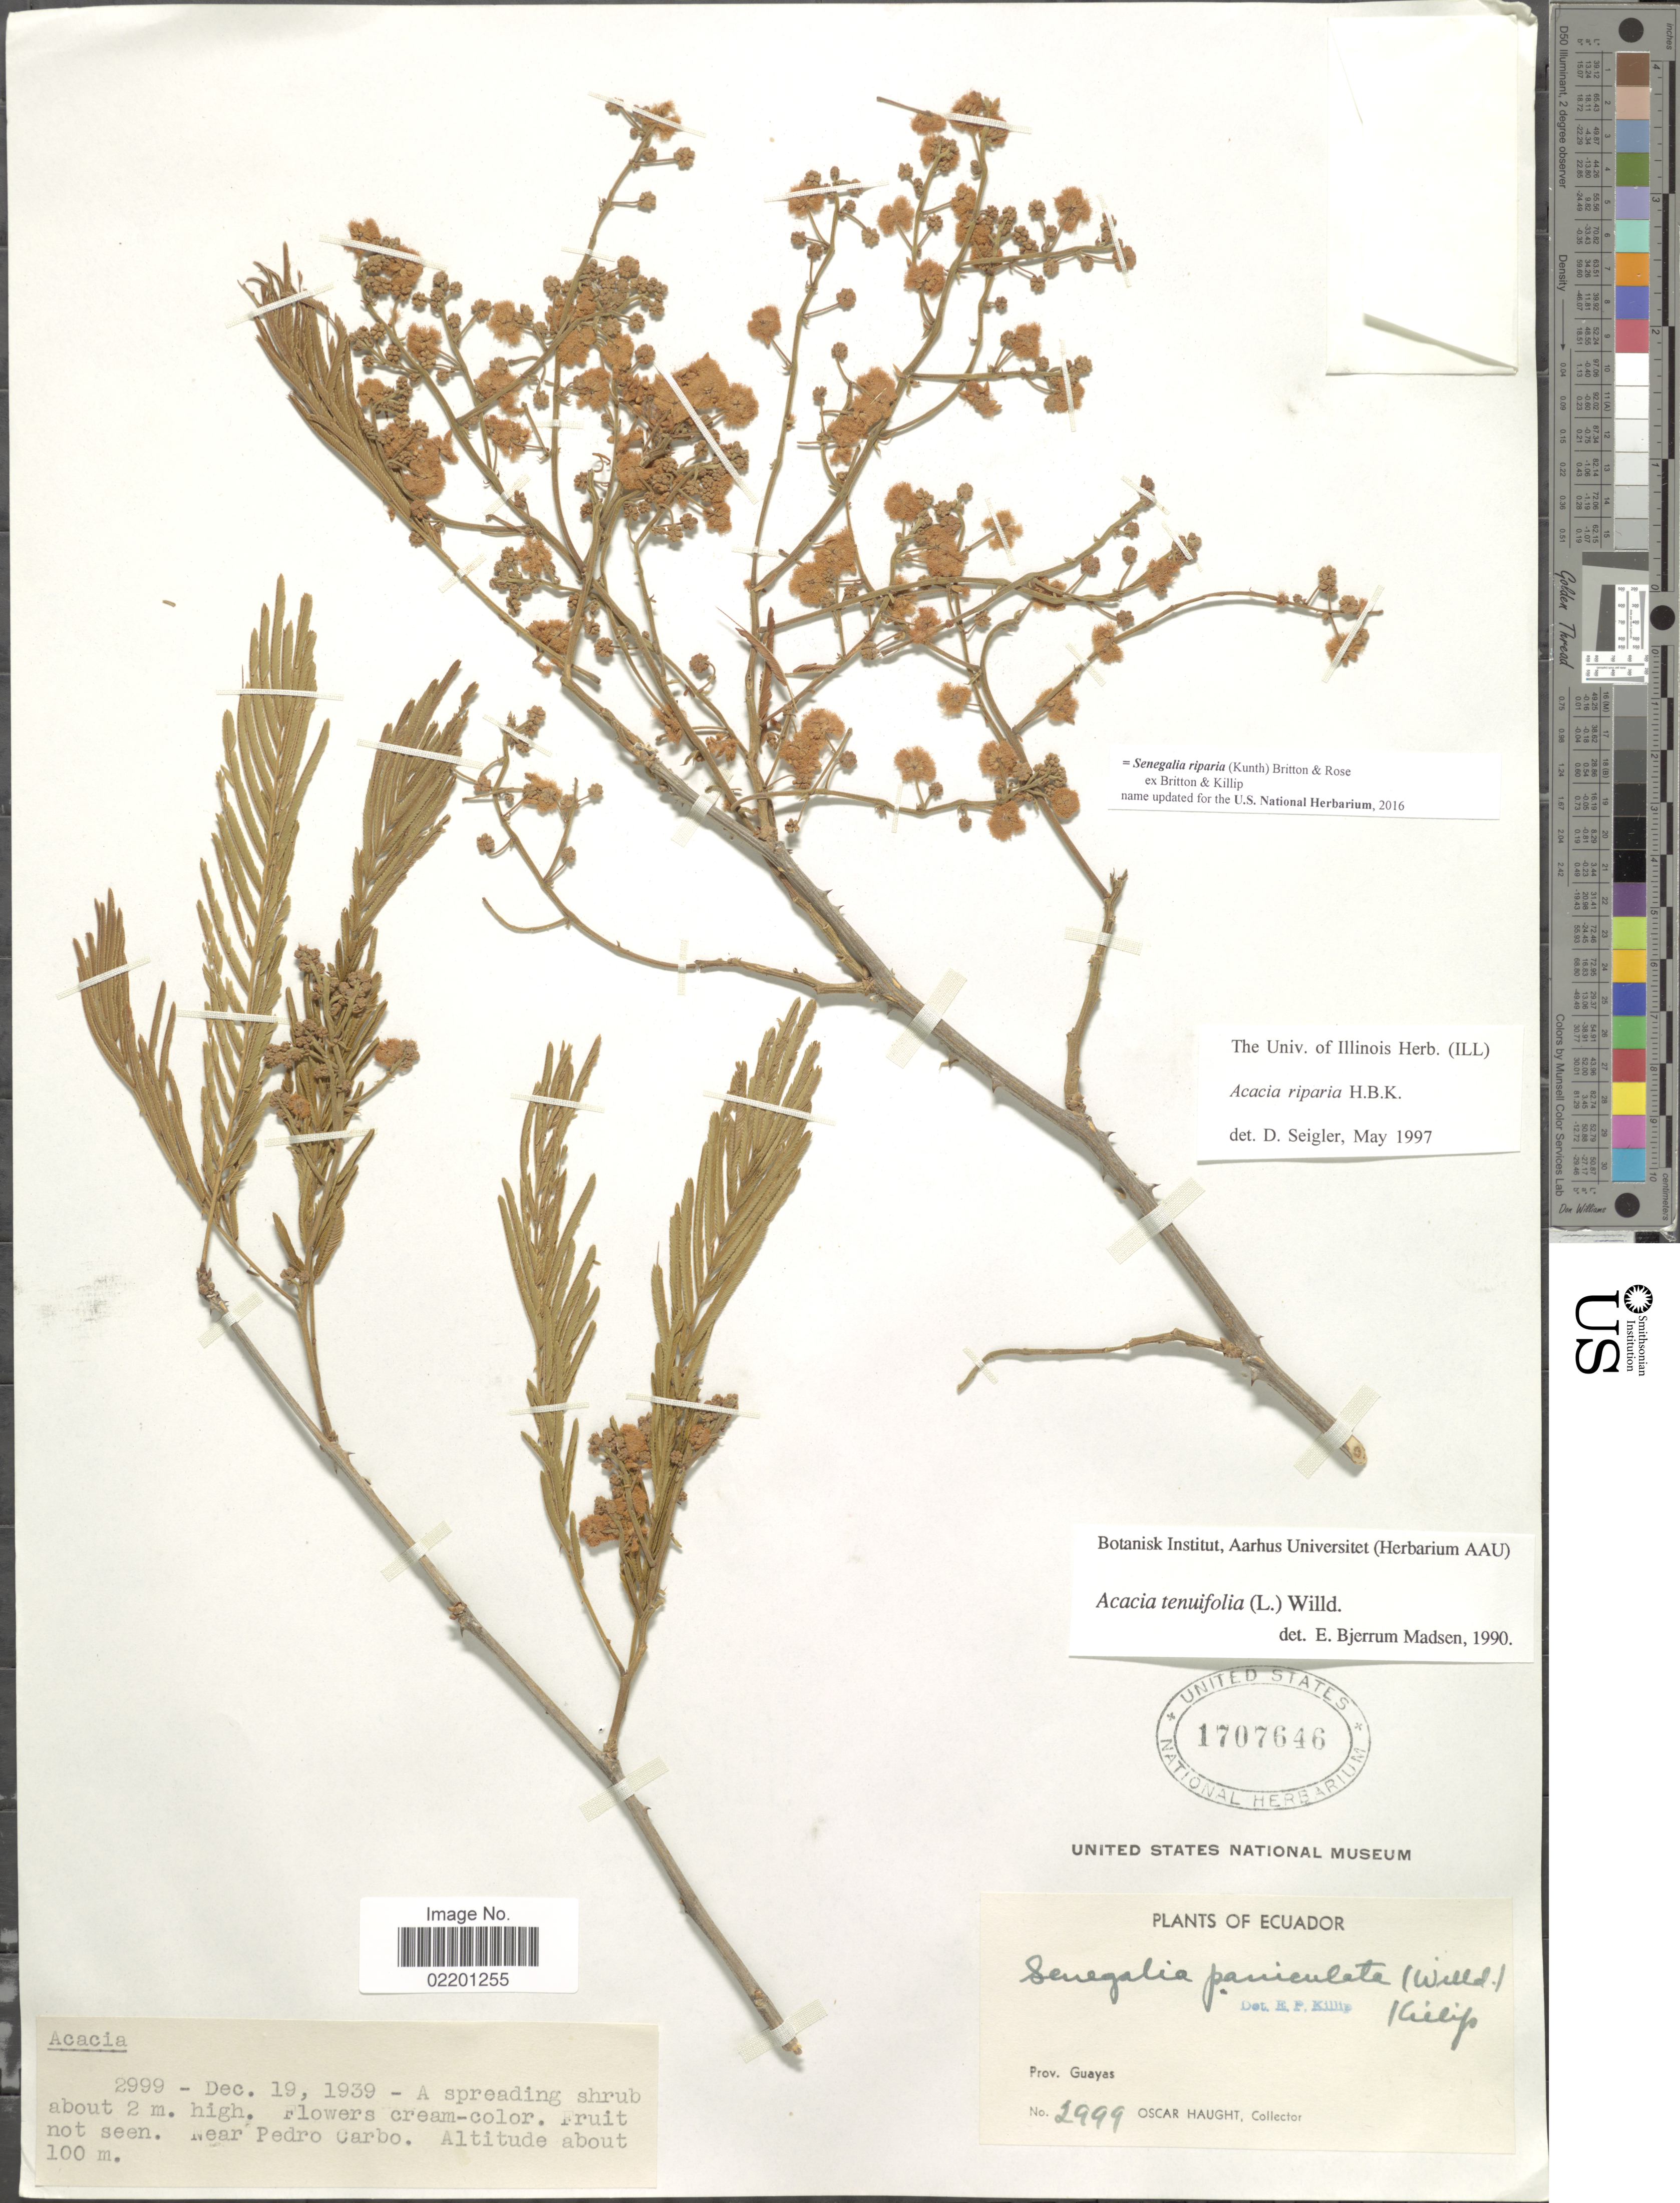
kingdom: Plantae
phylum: Tracheophyta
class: Magnoliopsida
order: Fabales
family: Fabaceae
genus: Senegalia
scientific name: Senegalia riparia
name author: (Kunth) Britton & Rose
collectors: O. L. Haught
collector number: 2999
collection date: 1939-12-19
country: Ecuador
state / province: Guayas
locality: Prov. Guayas, Near Pedro Carbo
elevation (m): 100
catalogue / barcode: US 1707646